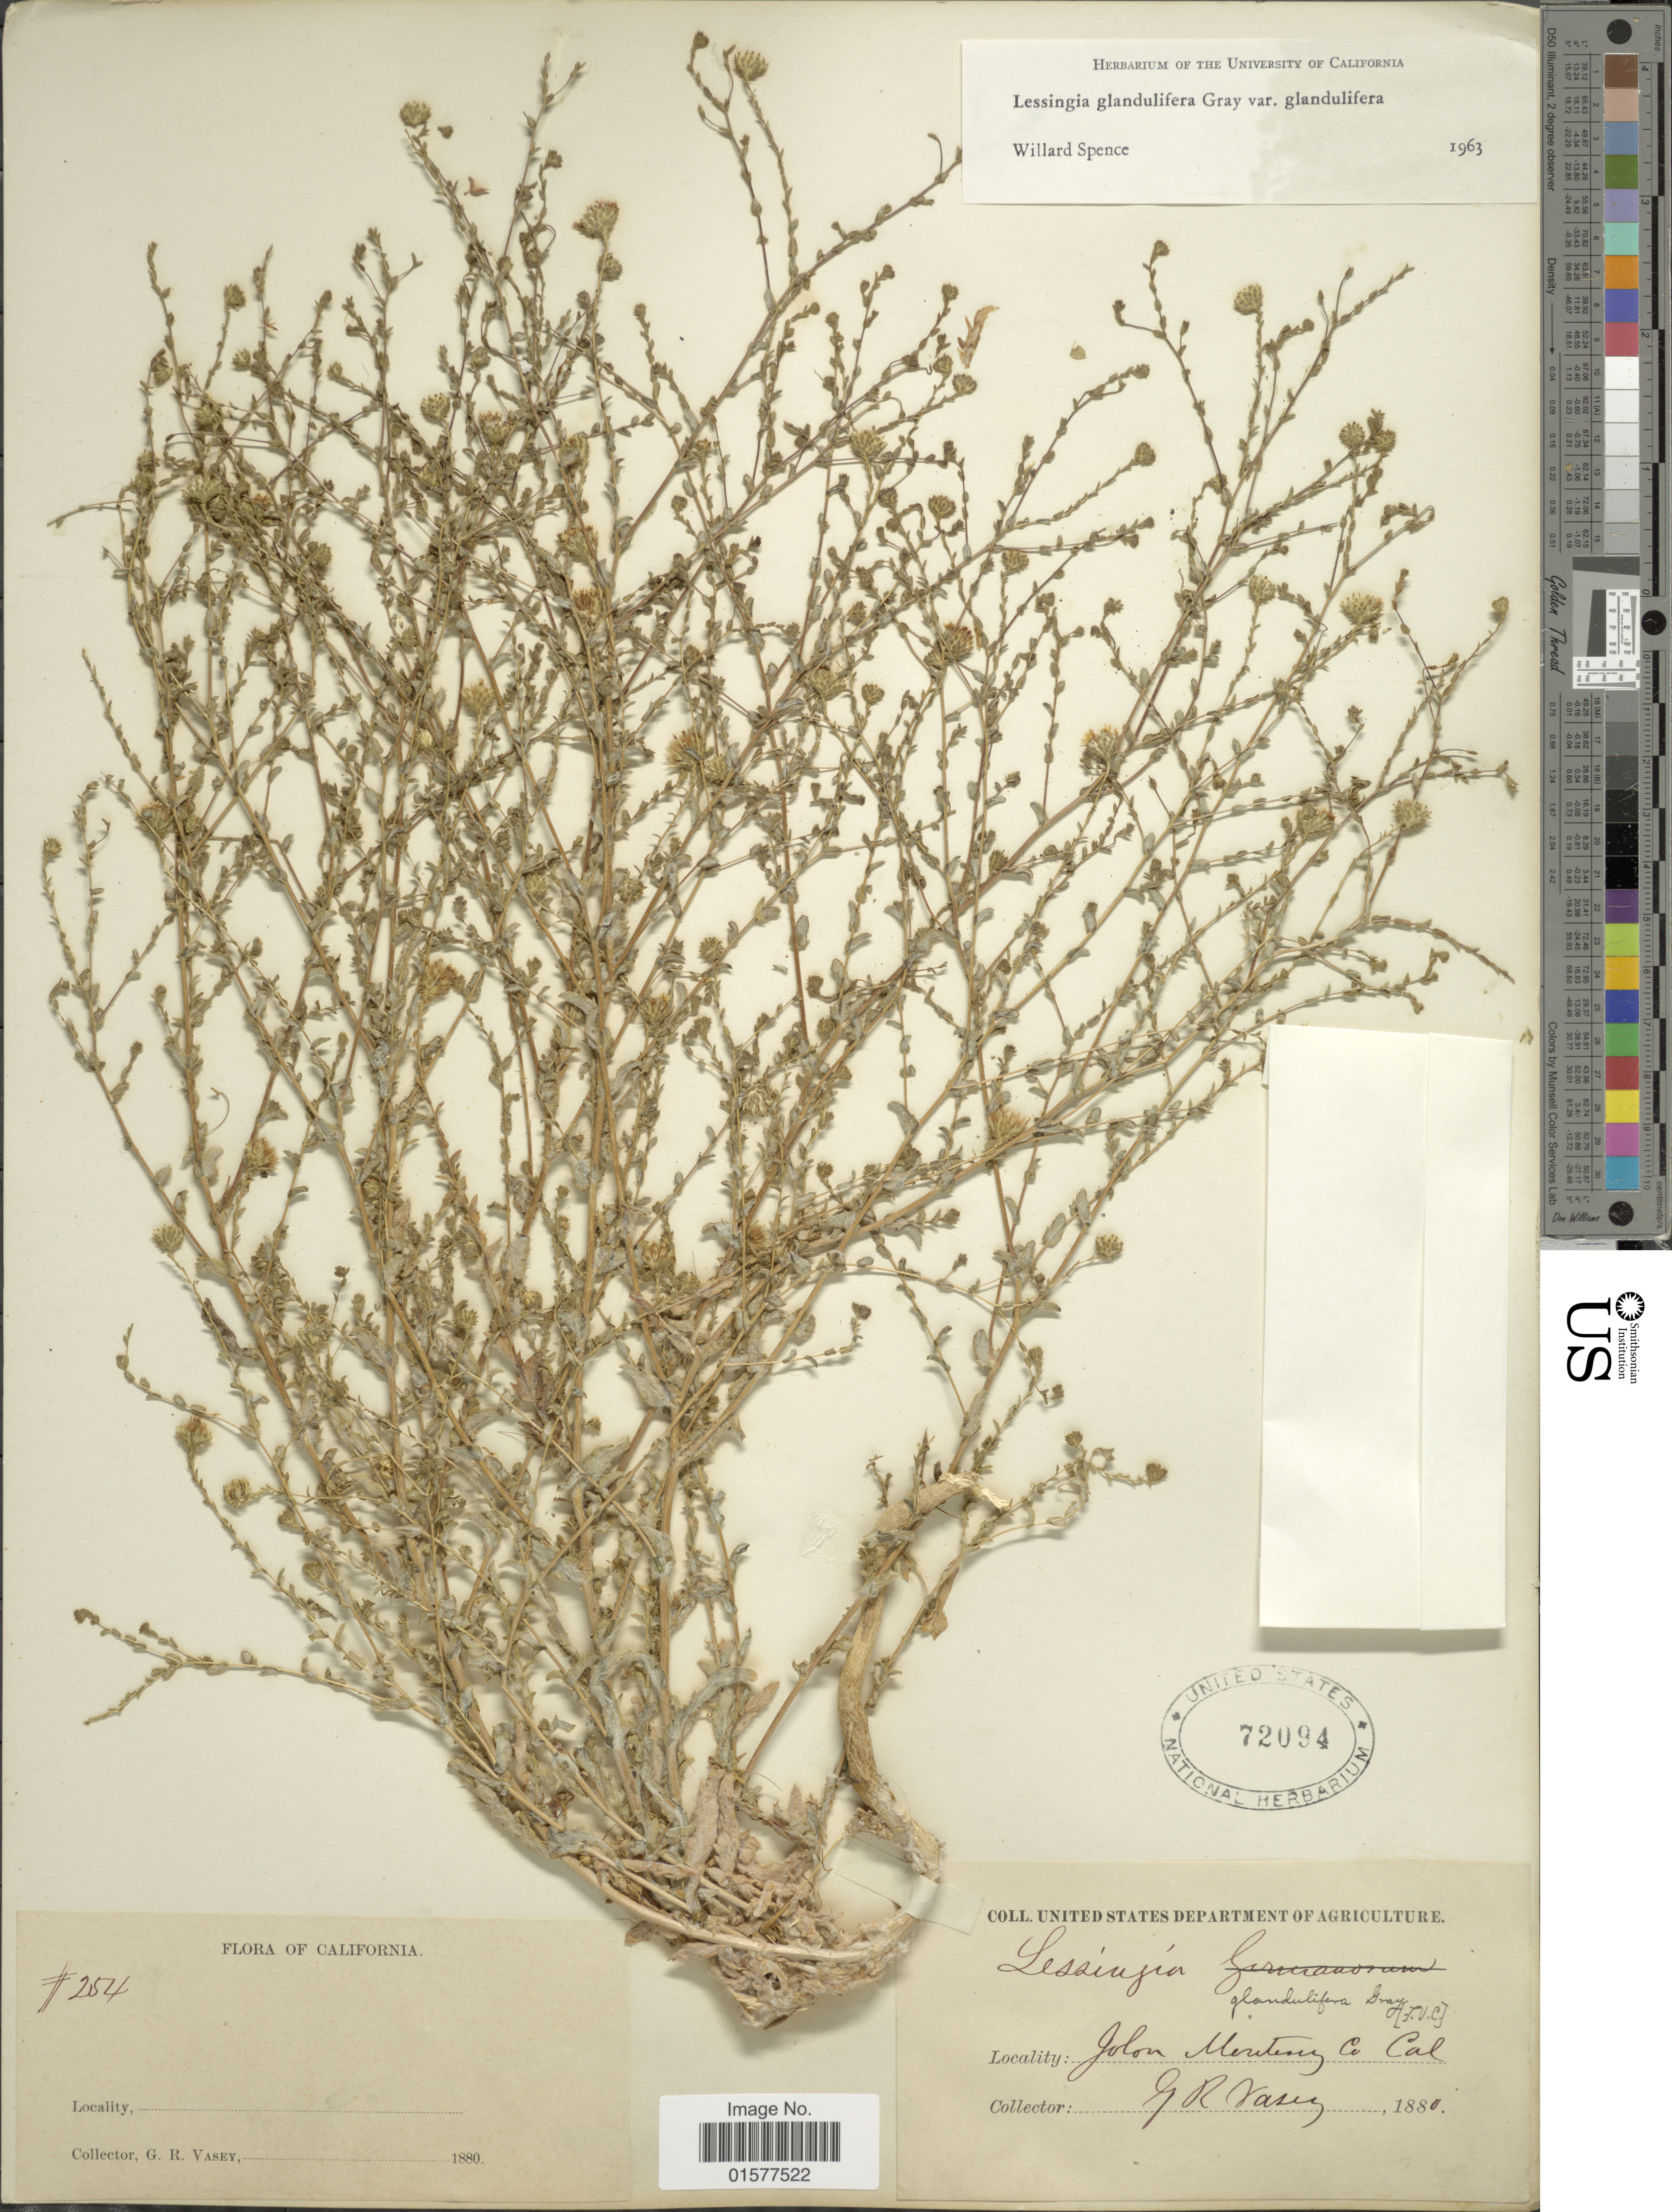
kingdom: Plantae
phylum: Tracheophyta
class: Magnoliopsida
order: Asterales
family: Asteraceae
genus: Lessingia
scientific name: Lessingia glandulifera var. glandulifera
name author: (A. Gray) J.T. Howell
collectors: G. R. Vasey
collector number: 254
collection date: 1880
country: United States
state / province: California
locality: Jolon Mentery Co.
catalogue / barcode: US 72094